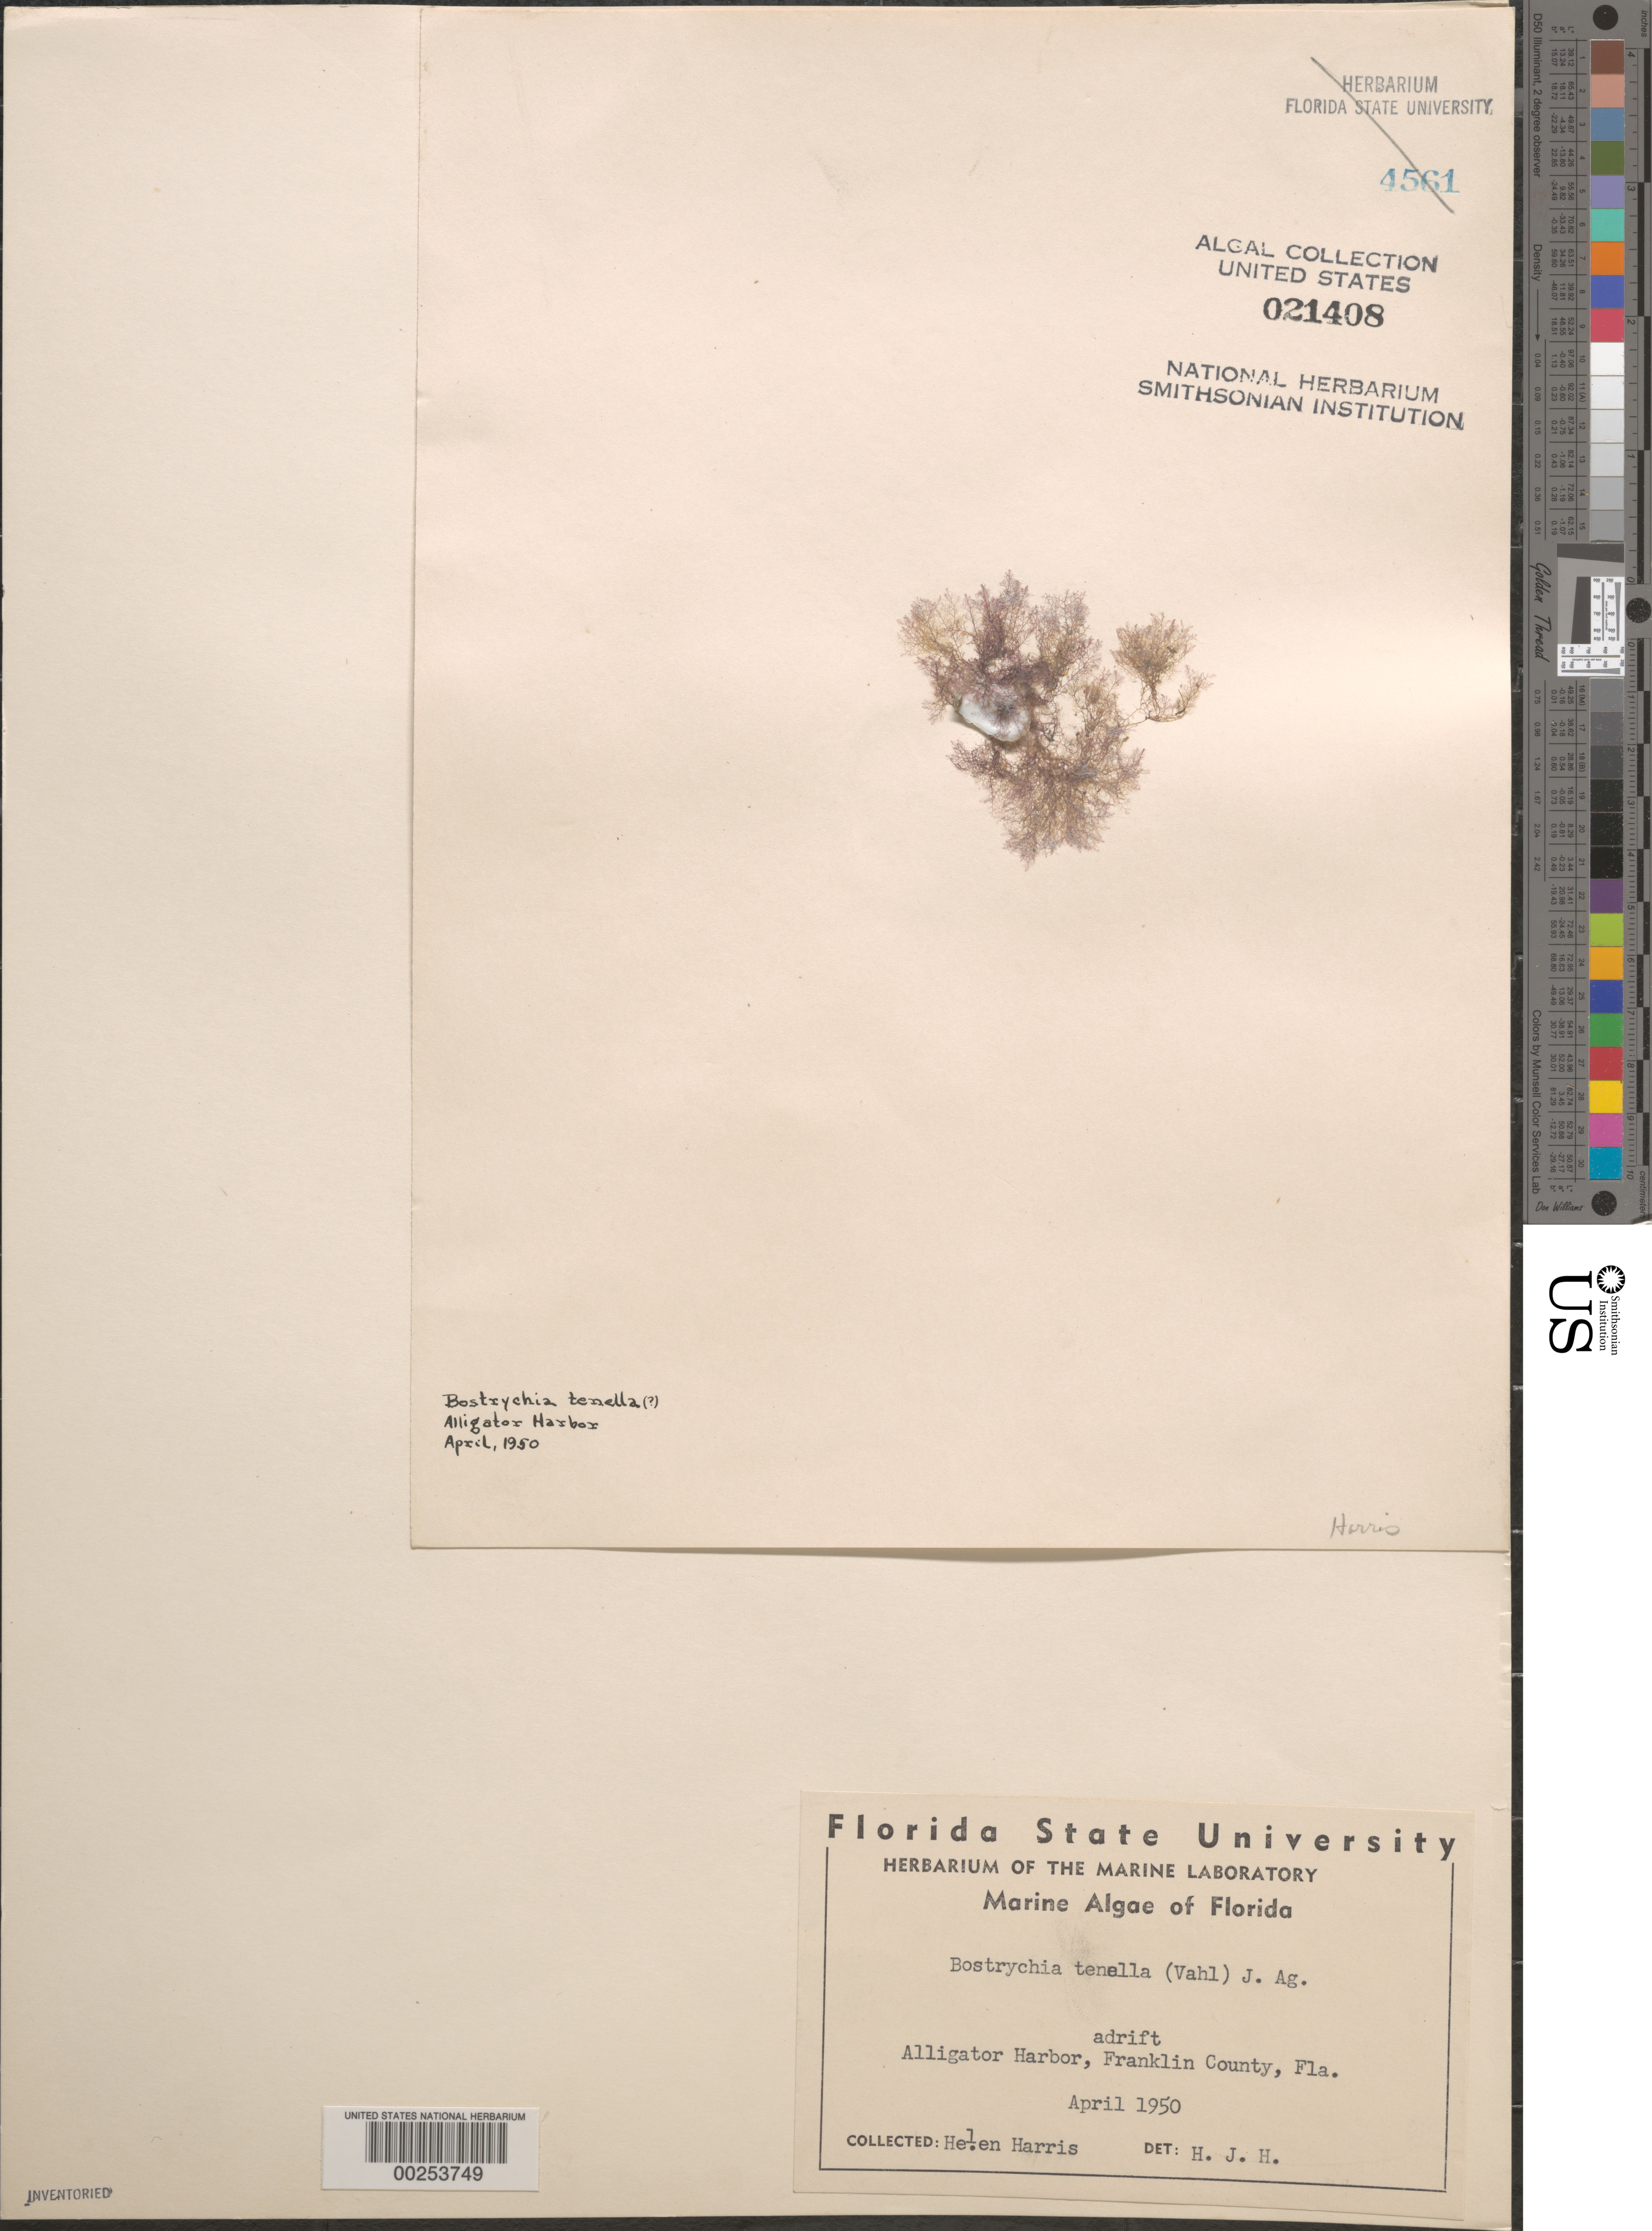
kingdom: Plantae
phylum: Rhodophyta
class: Florideophyceae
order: Ceramiales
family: Rhodomelaceae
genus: Bostrychia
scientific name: Bostrychia tenella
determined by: Humm, Harold J.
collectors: H. Harris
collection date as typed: Apr 1950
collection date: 1950-04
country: United States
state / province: Florida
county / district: Franklin County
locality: Alligator Harbor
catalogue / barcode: US 21408